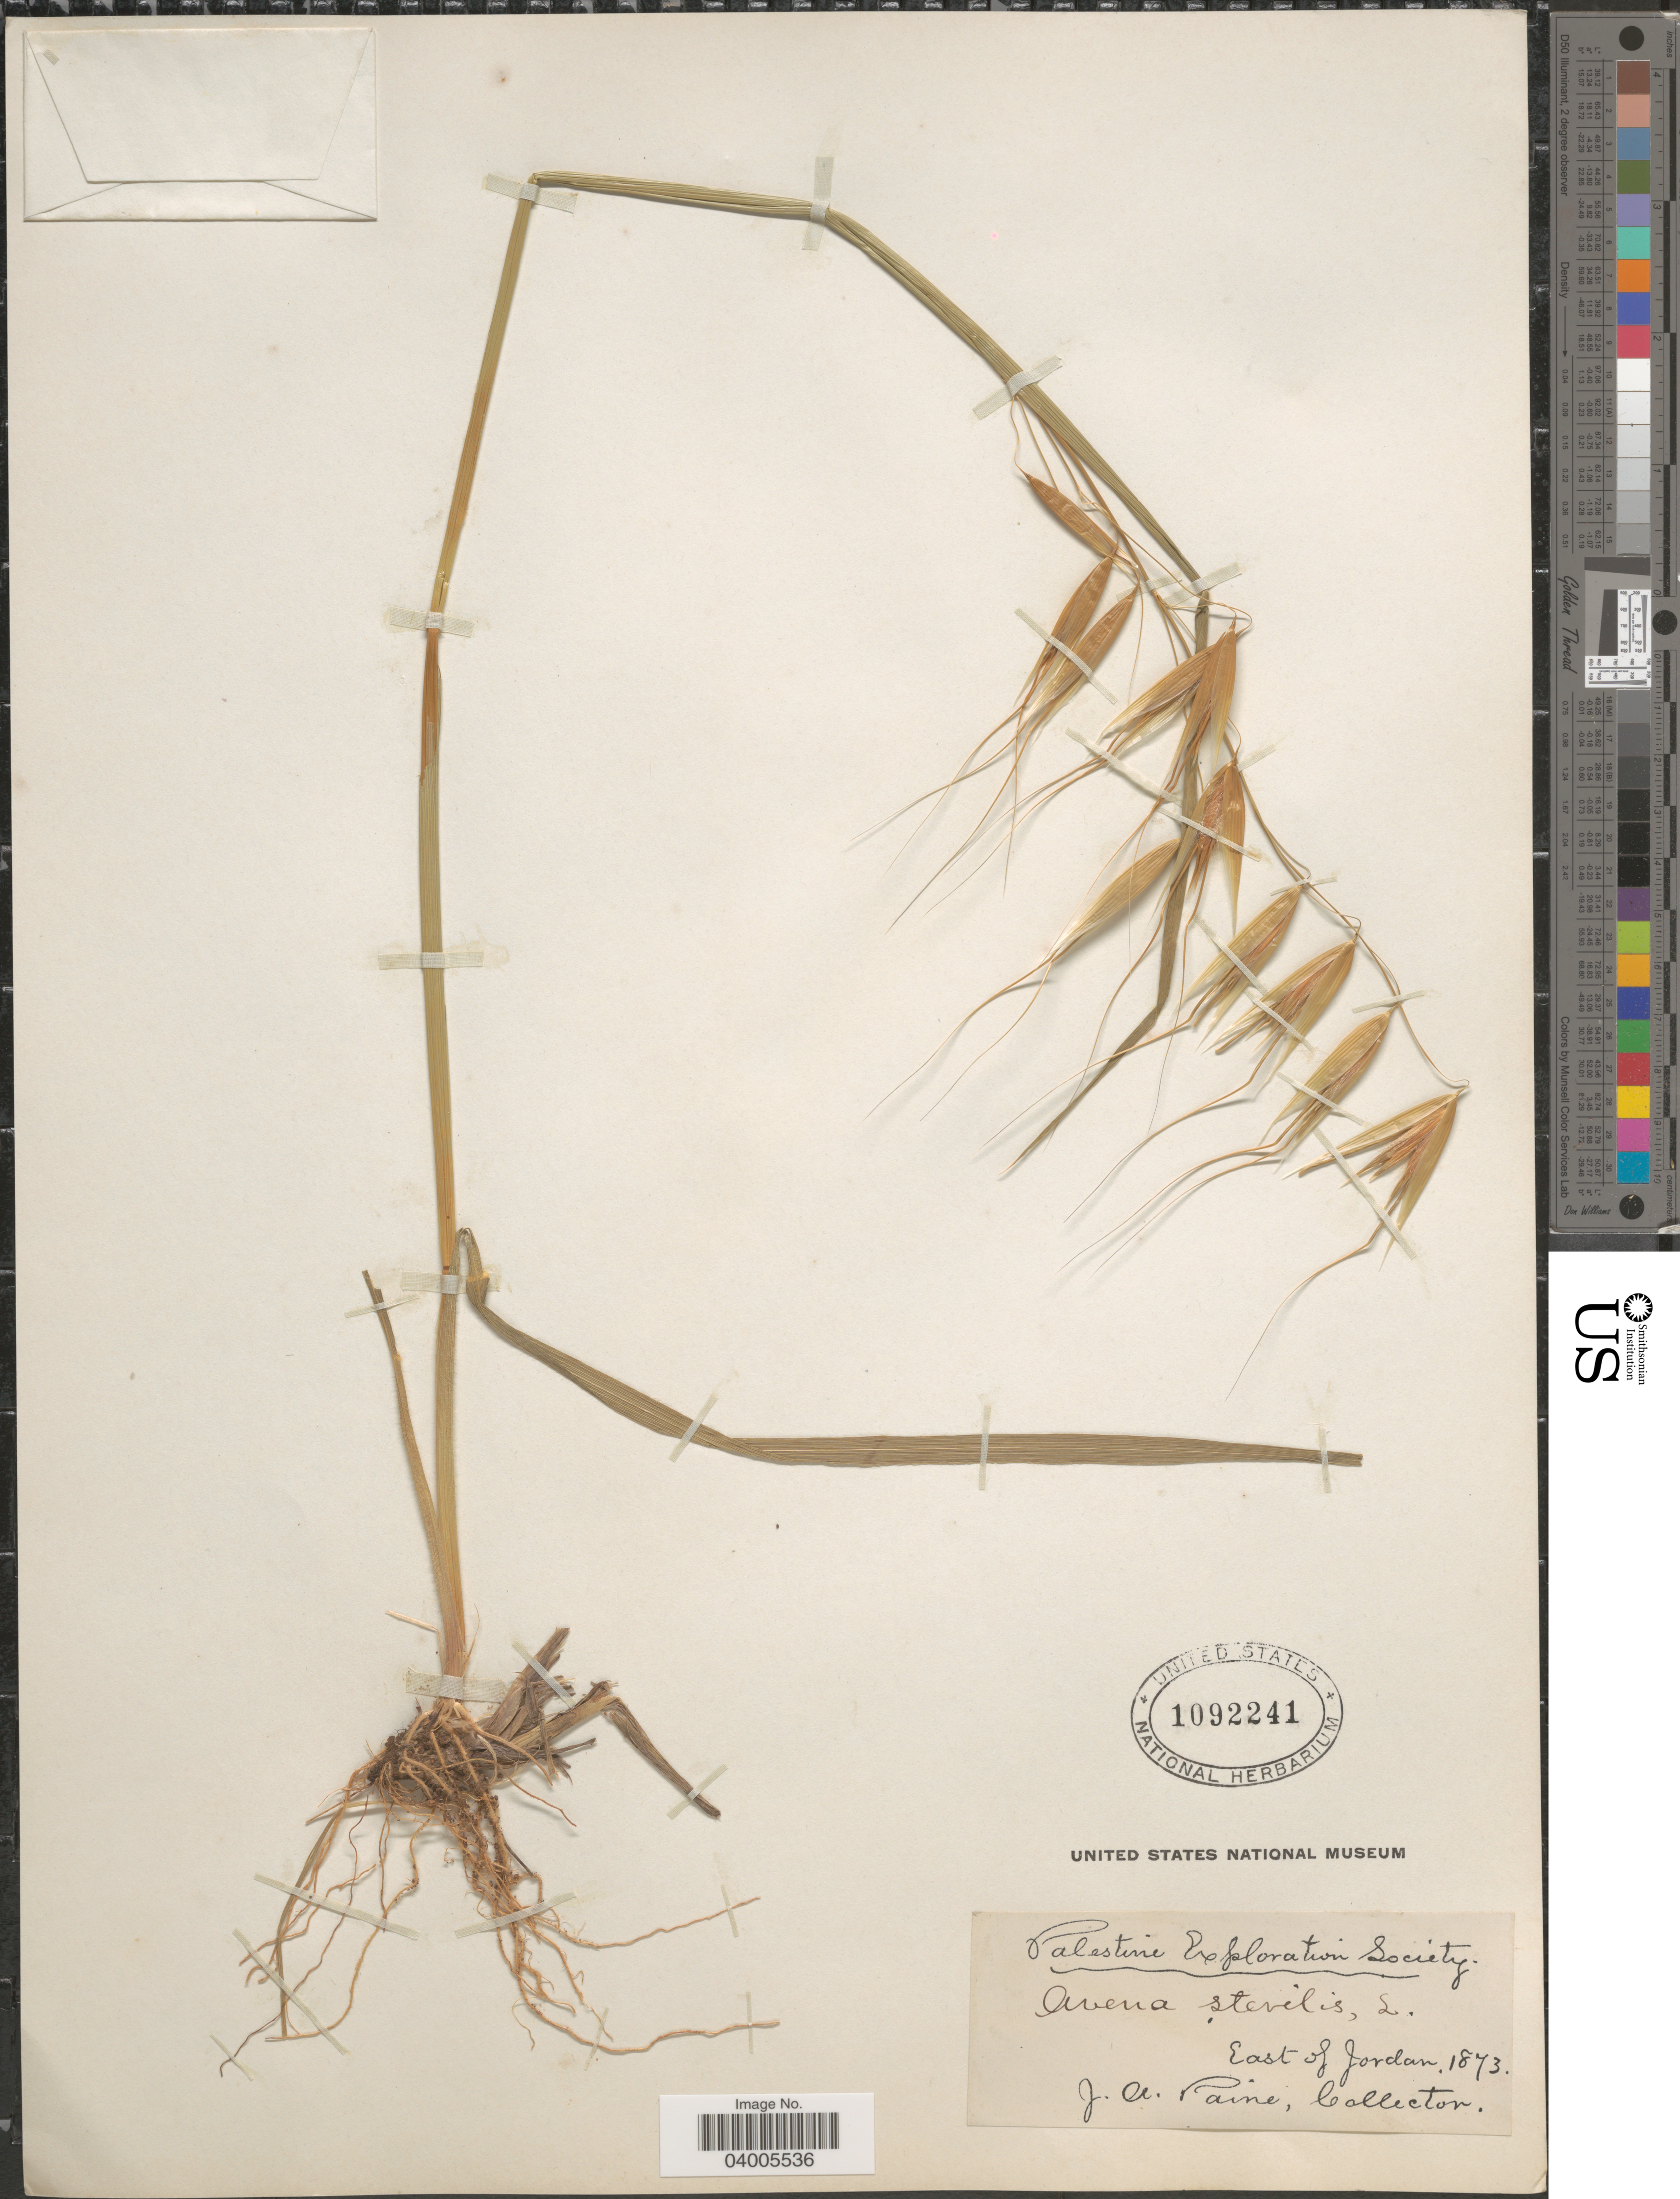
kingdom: Plantae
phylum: Tracheophyta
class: Liliopsida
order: Poales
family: Poaceae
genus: Avena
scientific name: Avena sterilis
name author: L.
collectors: J. A. Paine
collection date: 1873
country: Jordan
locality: East of Jordan.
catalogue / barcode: US 1092241